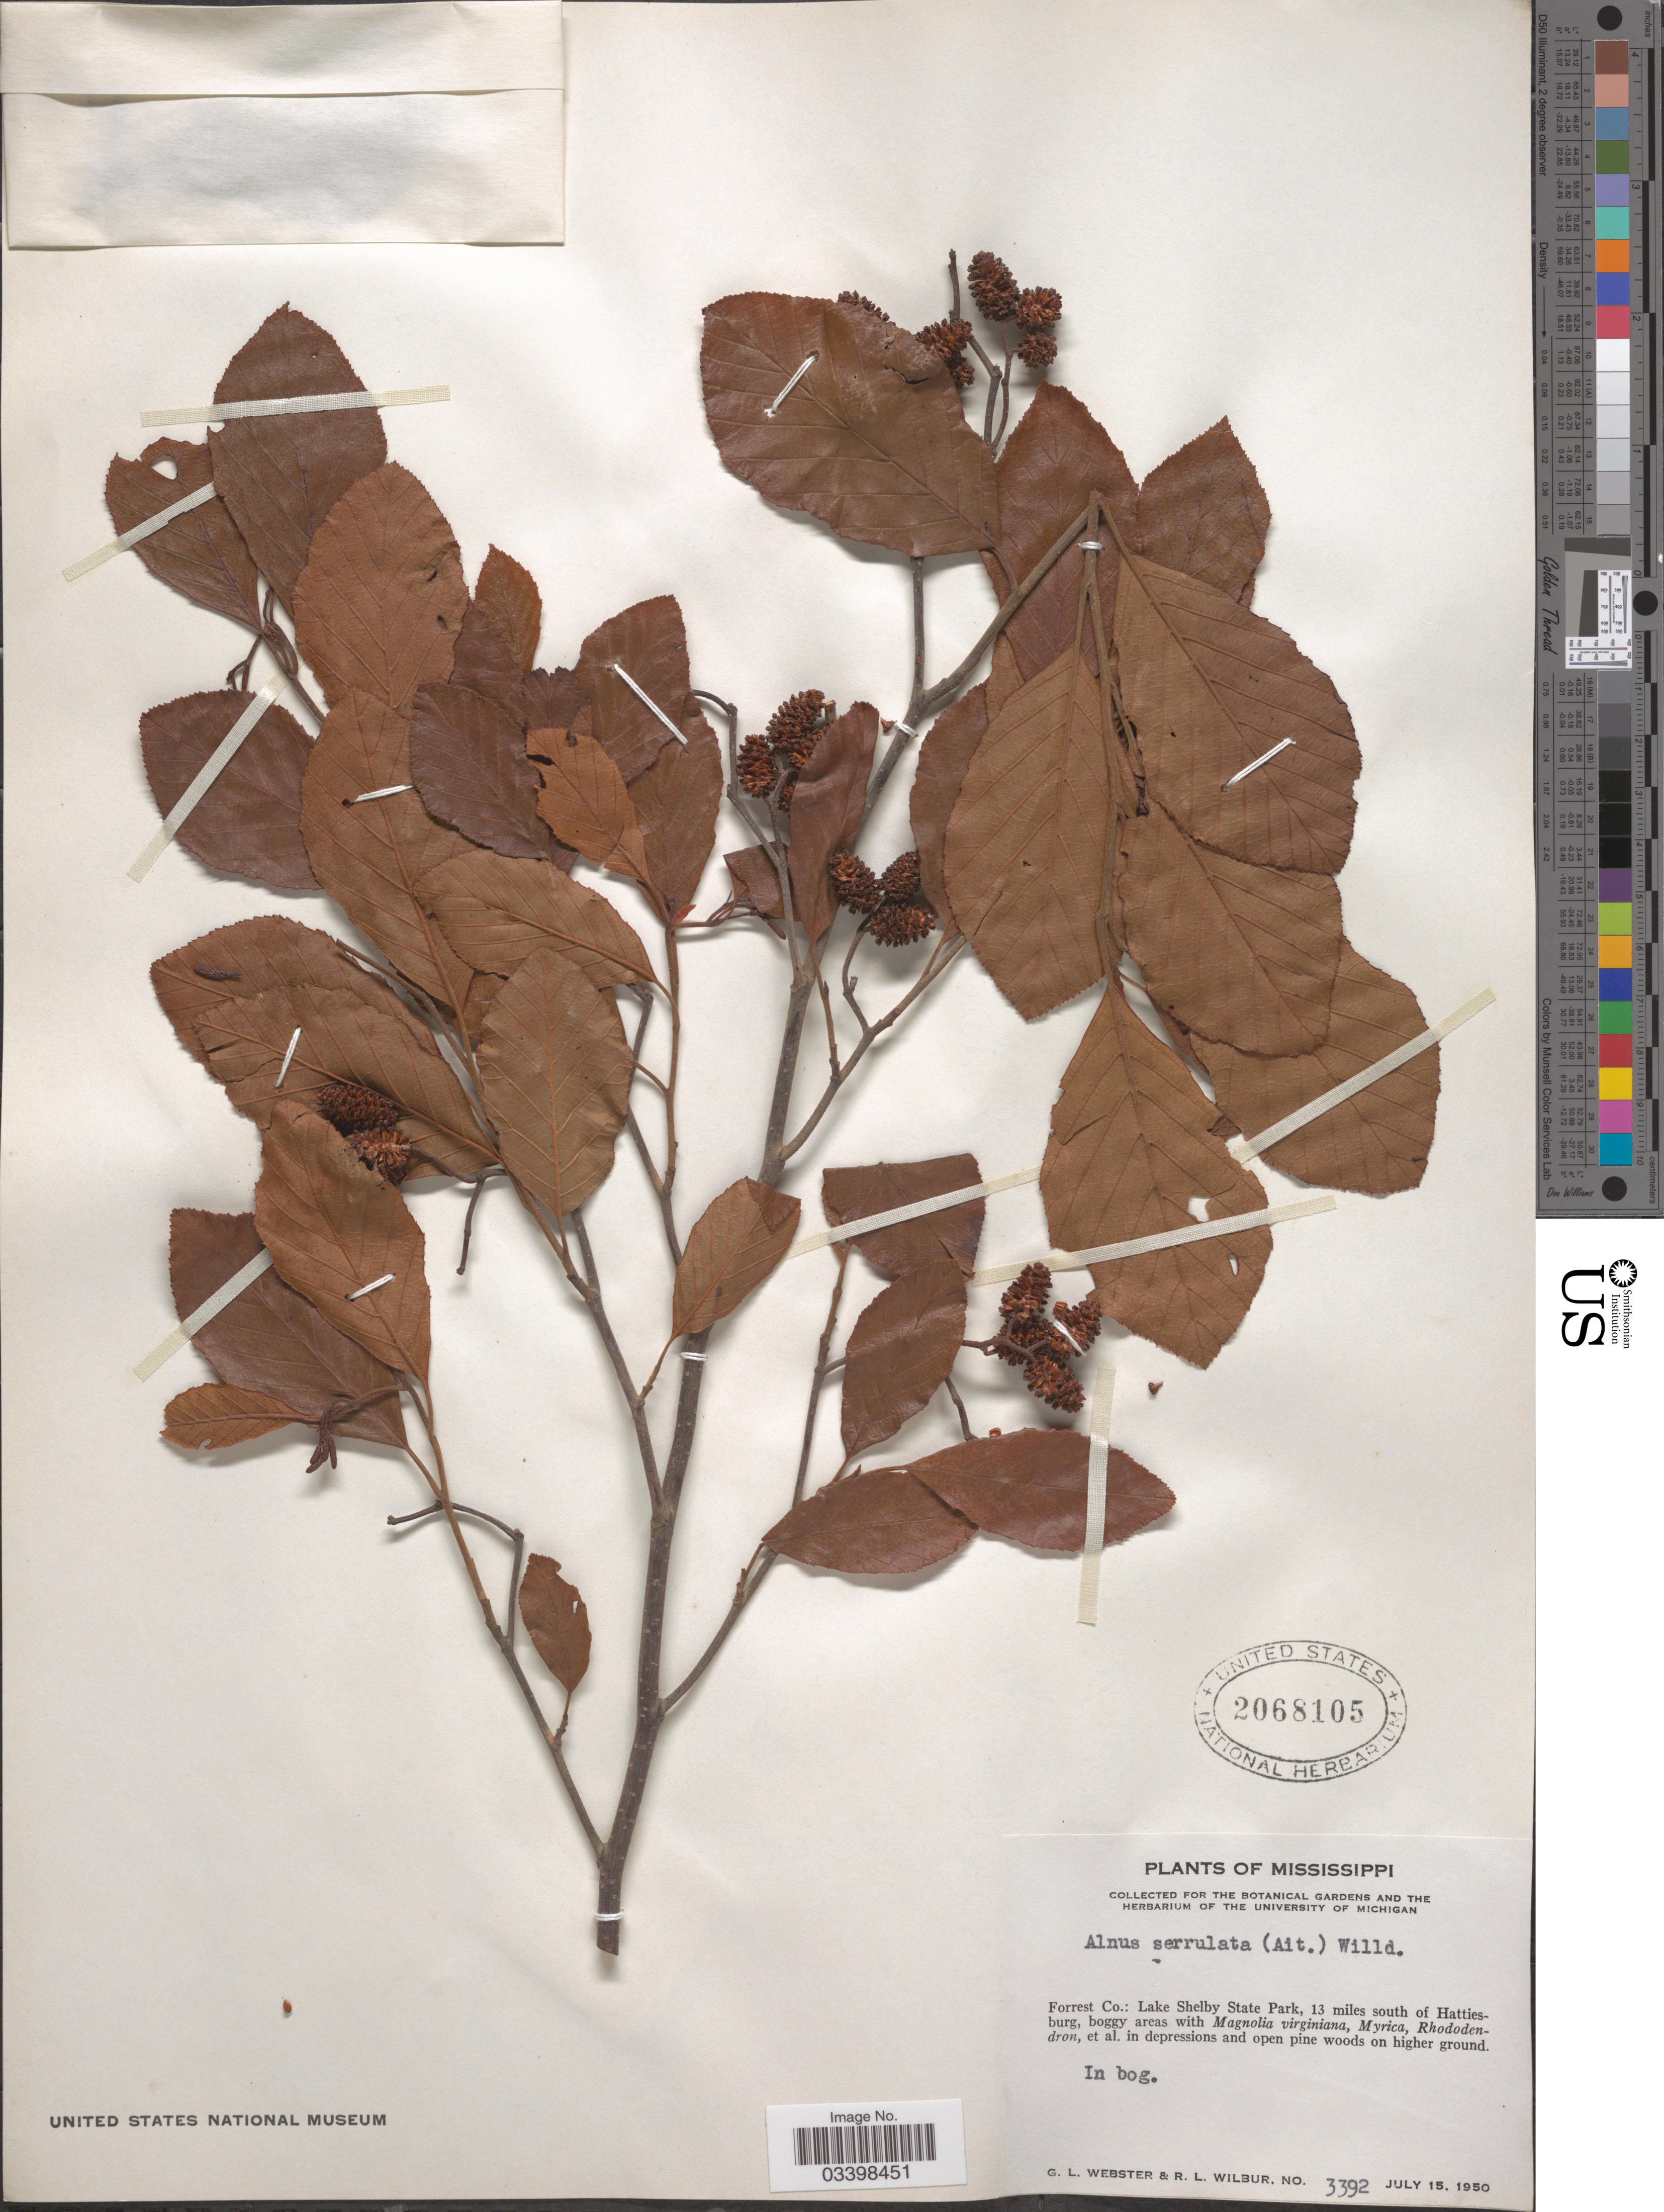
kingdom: Plantae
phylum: Tracheophyta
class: Magnoliopsida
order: Fagales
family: Betulaceae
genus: Alnus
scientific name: Alnus serrulata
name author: (Aiton) Willd.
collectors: G. L. Webster & R. L. Wilbur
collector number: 3392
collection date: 1950-07-15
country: United States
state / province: Mississippi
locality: Forrest Co.: Lake Shelby State Park, 13 miles south of Hattiesburg.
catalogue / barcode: US 2068105